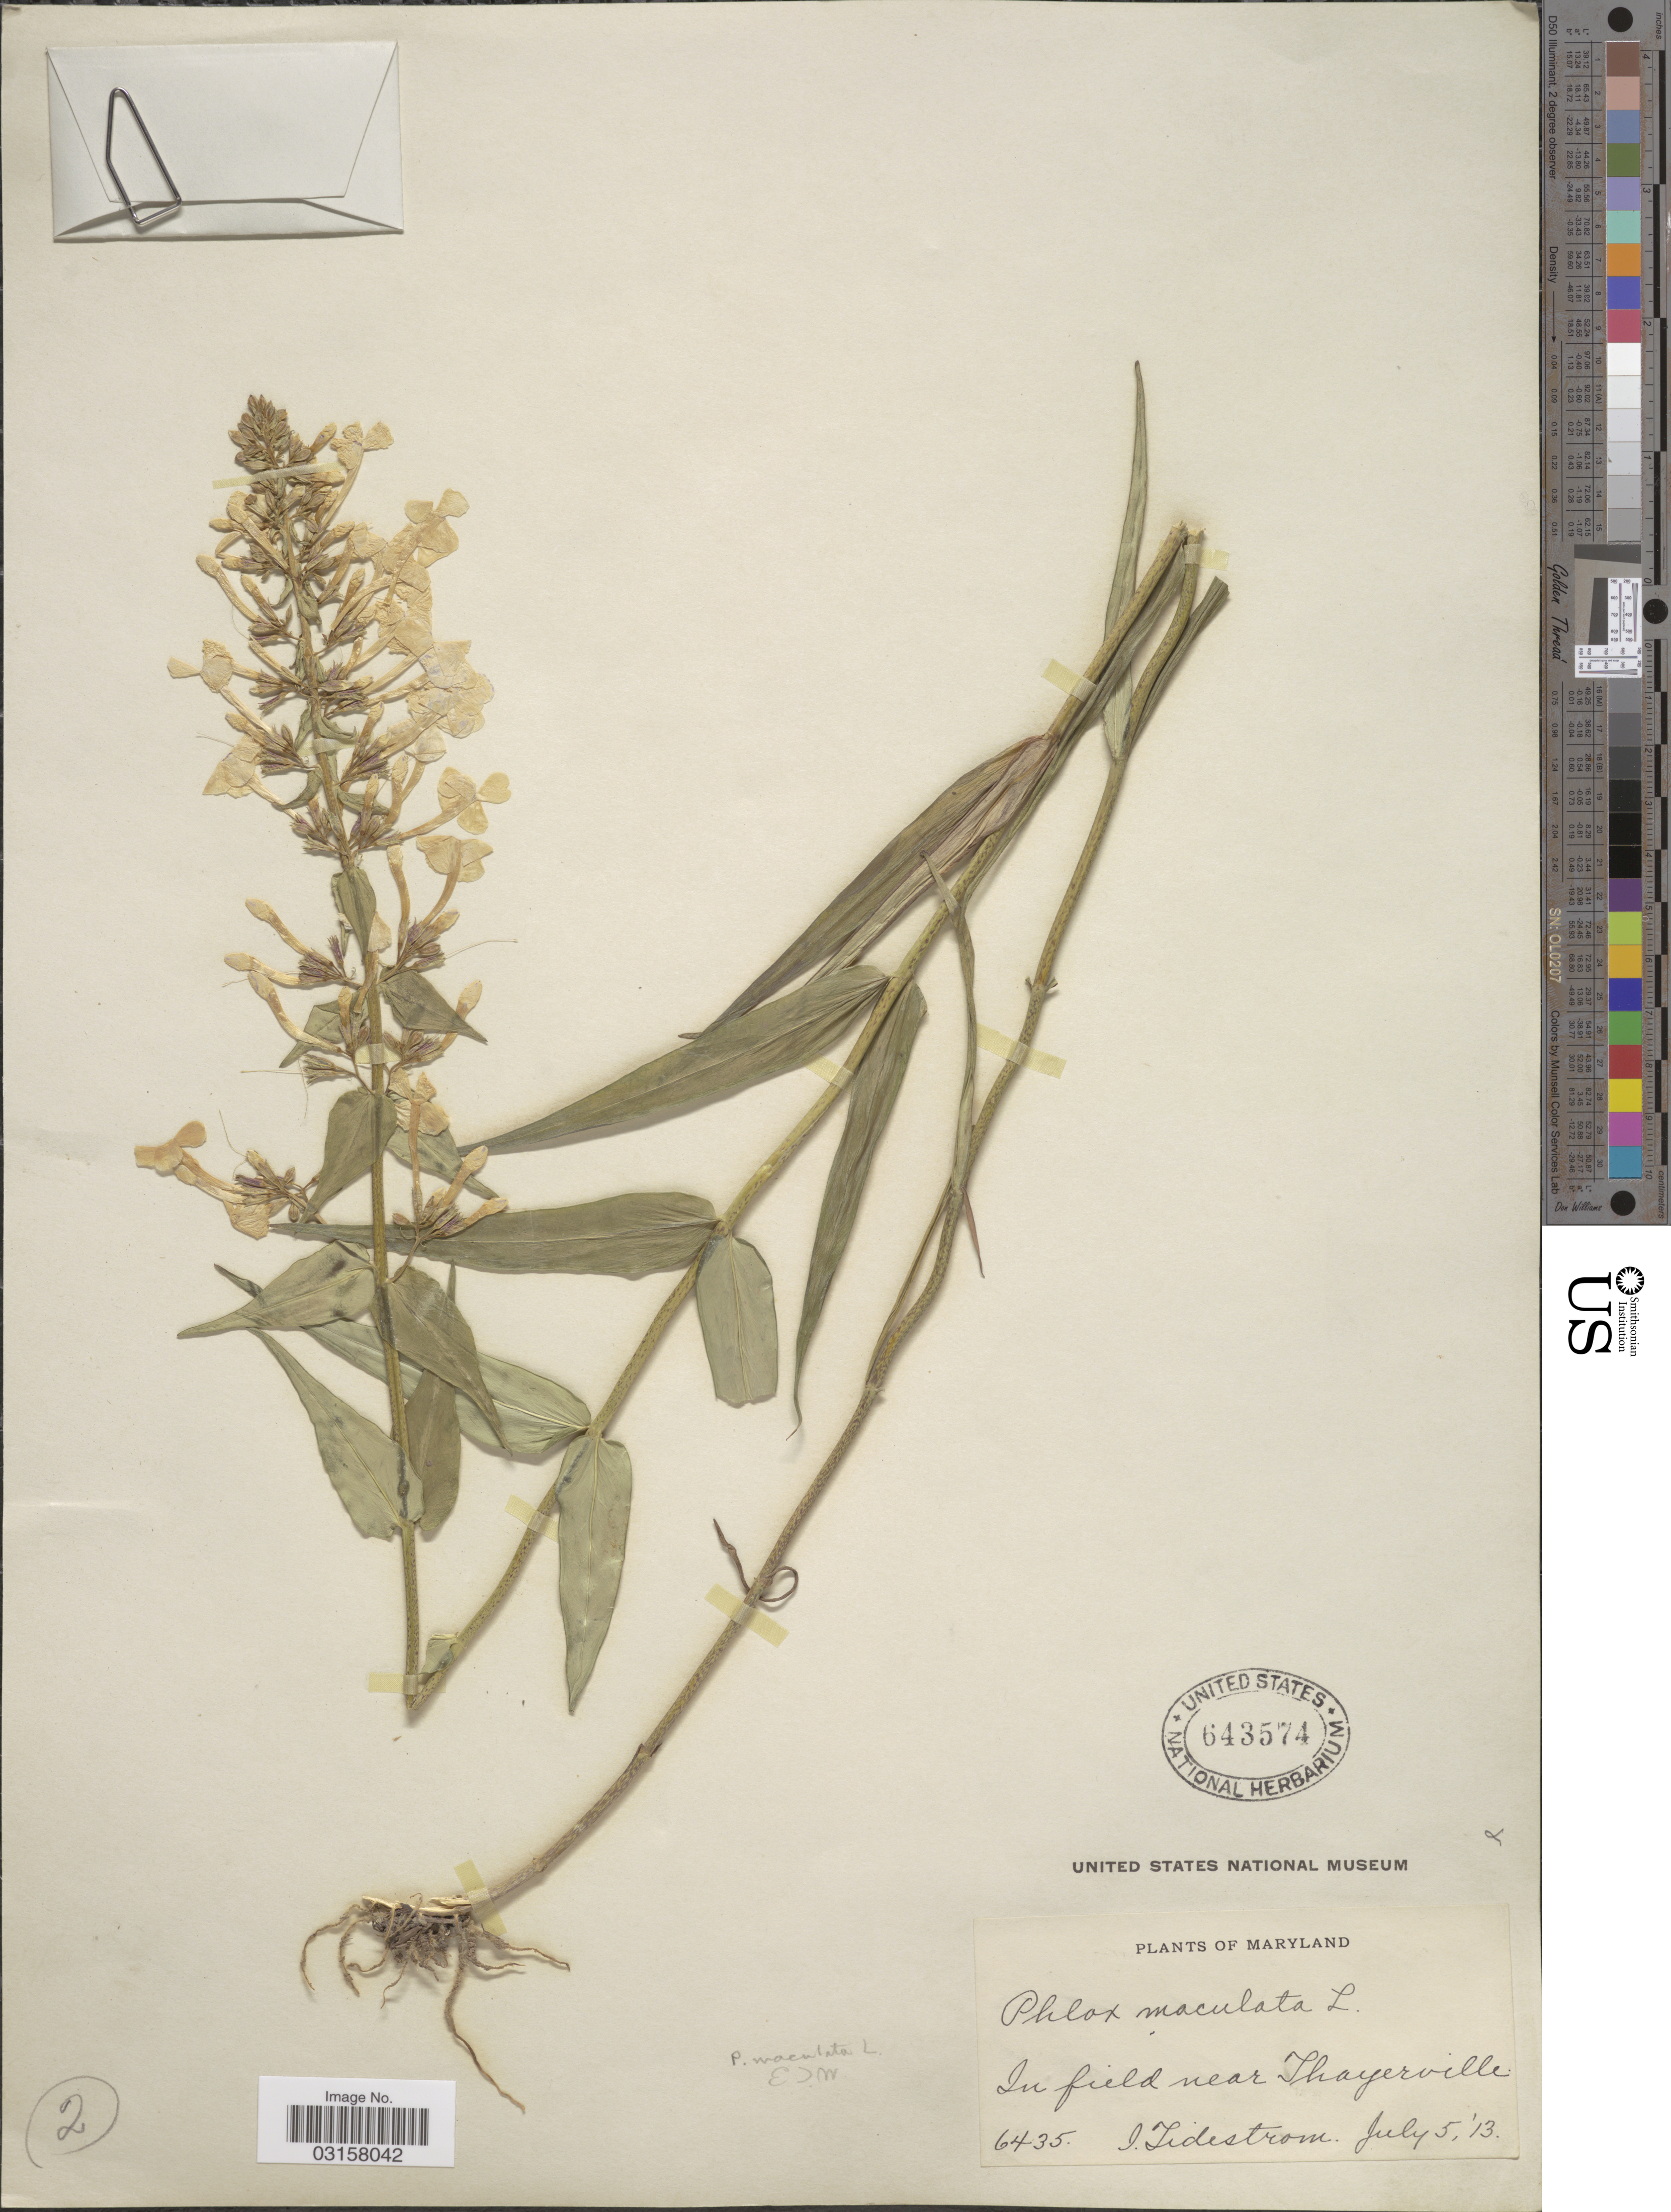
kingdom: Plantae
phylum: Tracheophyta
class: Magnoliopsida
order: Ericales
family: Polemoniaceae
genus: Phlox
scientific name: Phlox maculata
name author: L.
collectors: I. F. Tidestrom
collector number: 6435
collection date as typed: Transcribed d/m/y: 5/7/13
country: United States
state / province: Maryland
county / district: Garrett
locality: In field near Thayerville.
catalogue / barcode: US 643574